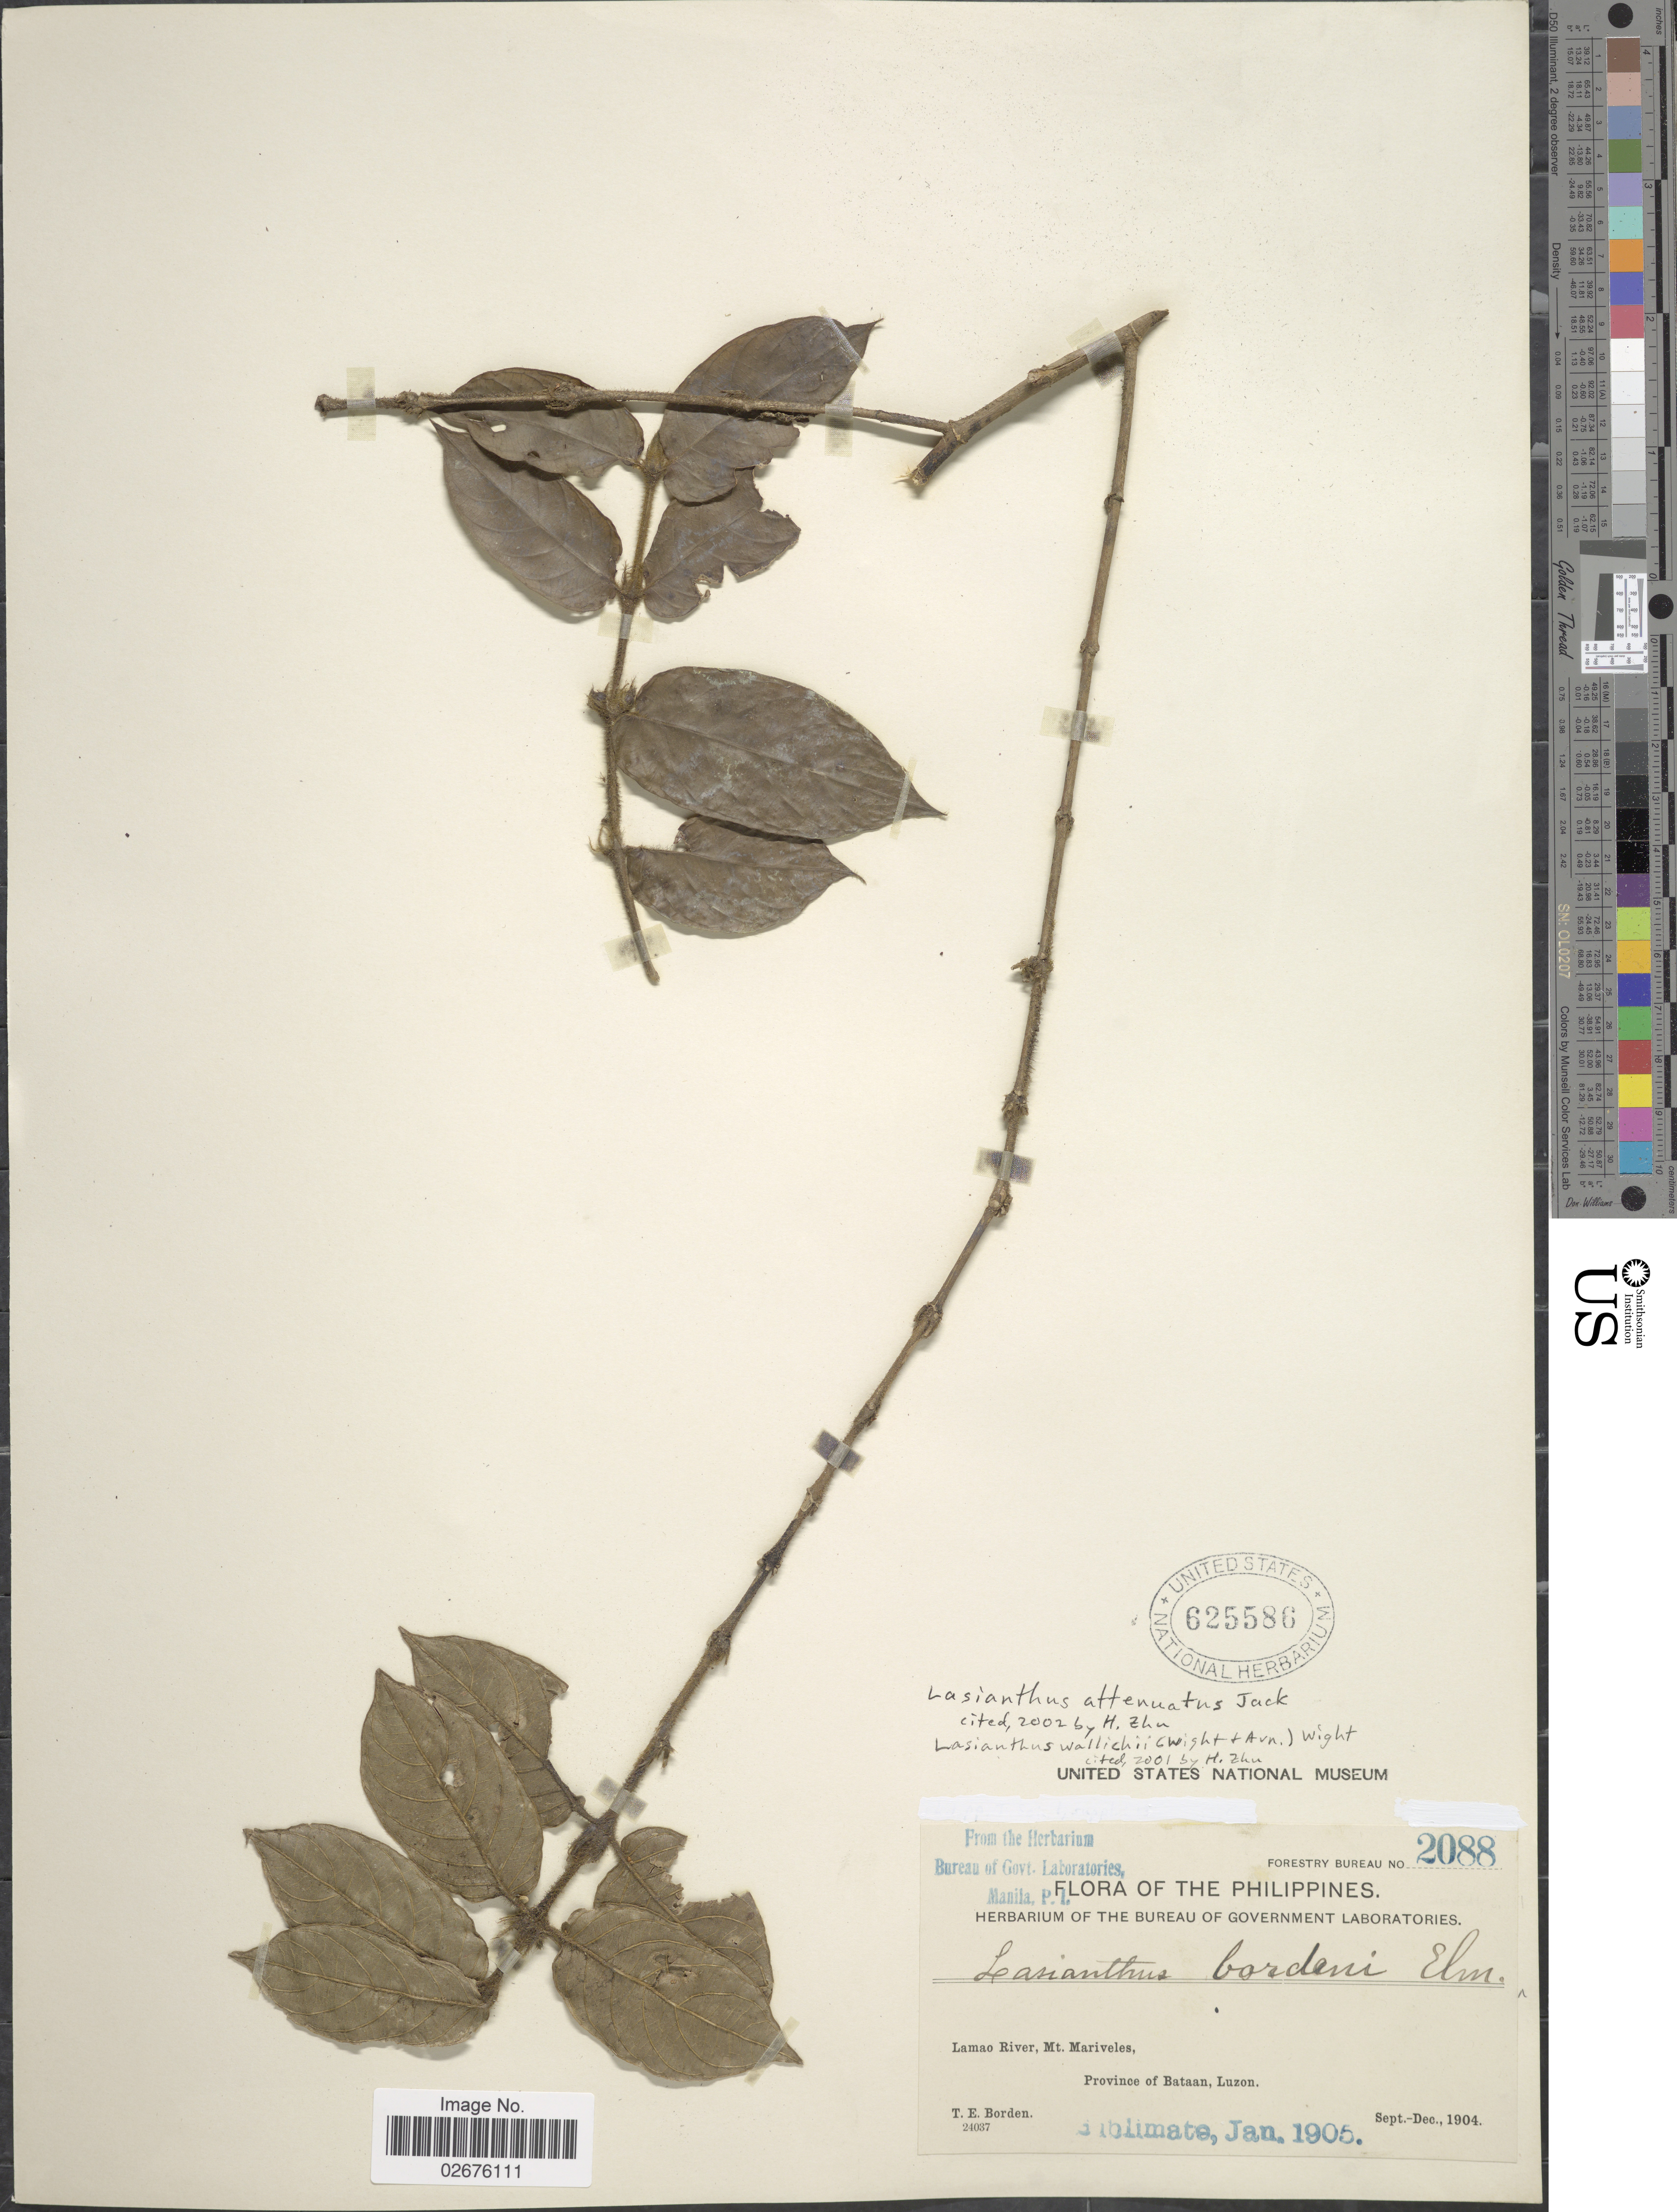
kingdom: Plantae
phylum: Tracheophyta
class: Magnoliopsida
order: Gentianales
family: Rubiaceae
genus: Lasianthus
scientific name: Lasianthus attenuatus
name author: Jack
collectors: T. E. Borden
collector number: Forestry Bureau 2088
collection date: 1904-09/1904-12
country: Philippines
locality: Lamao River, Mt. Mariveles, Province of Bataan, Luzon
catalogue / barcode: US 625586